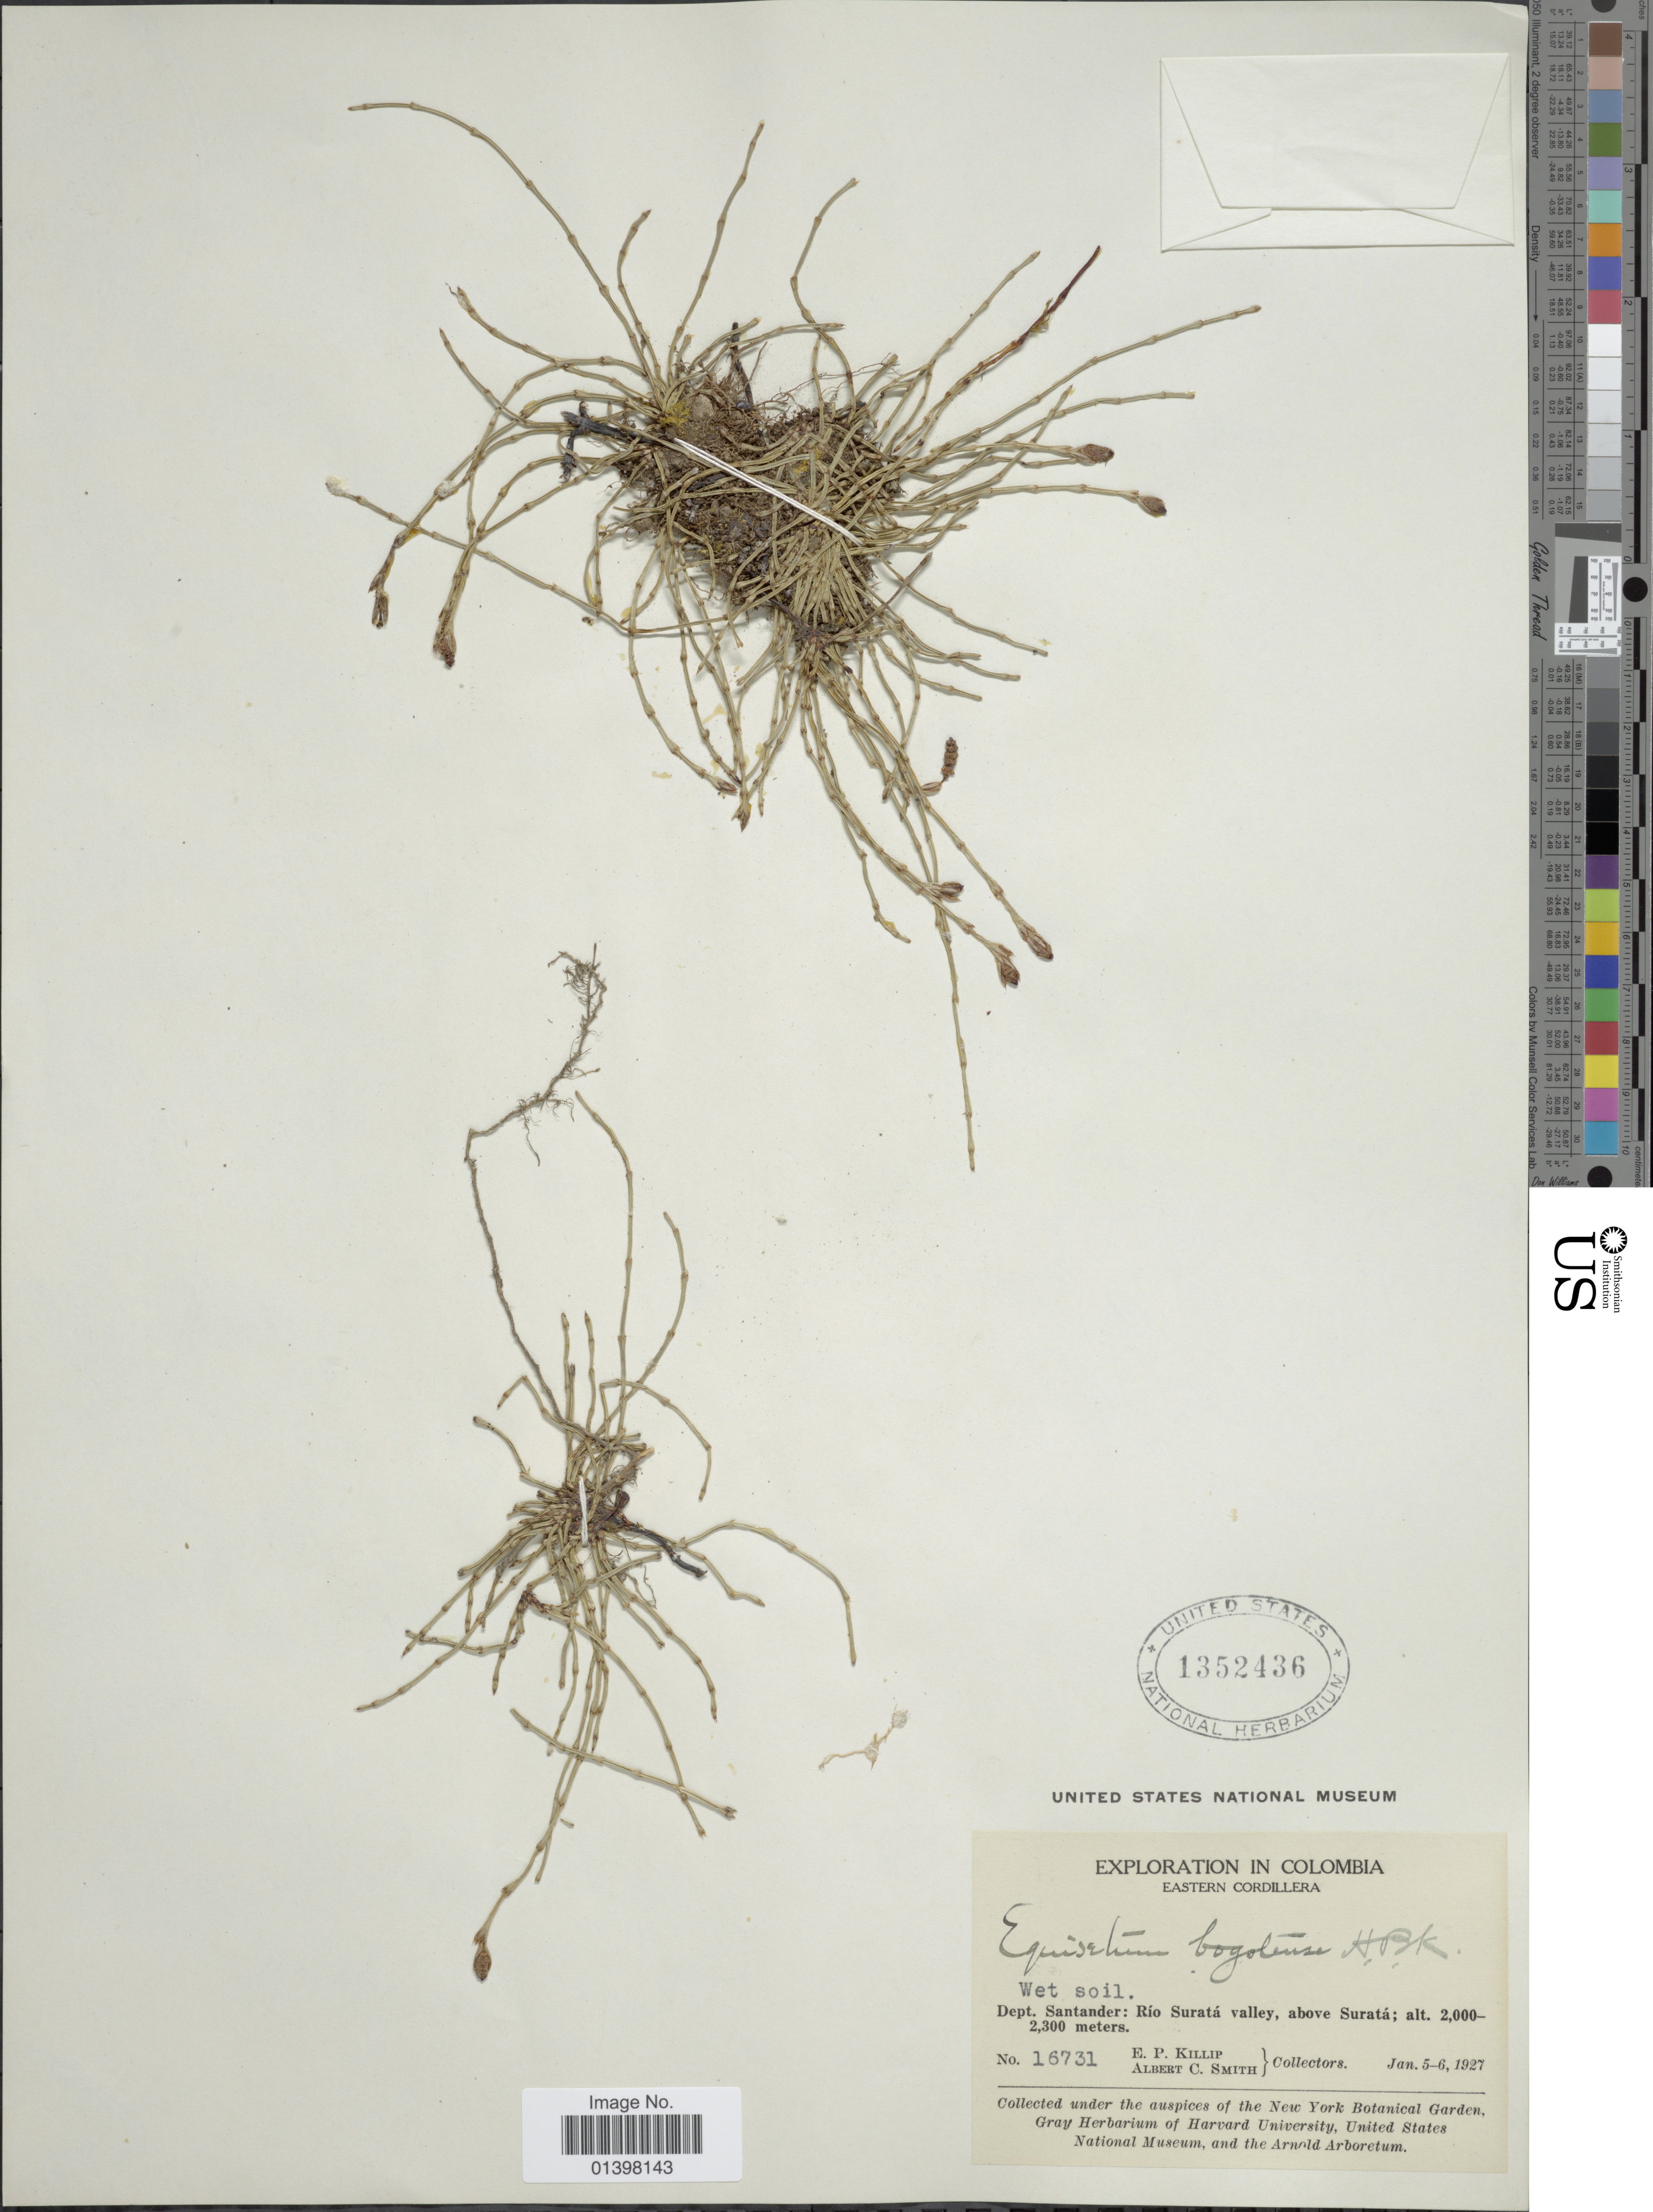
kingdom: Plantae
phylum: Tracheophyta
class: Polypodiopsida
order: Equisetales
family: Equisetaceae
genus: Equisetum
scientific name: Equisetum bogotense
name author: Kunth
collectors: E. P. Killip & A. C. Smith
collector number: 16731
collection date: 1927-01-05/1927-01-06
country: Colombia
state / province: Santander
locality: Eastern Cordillera, Río Suratá Valley, above Suratá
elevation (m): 2000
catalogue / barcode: US 1352436